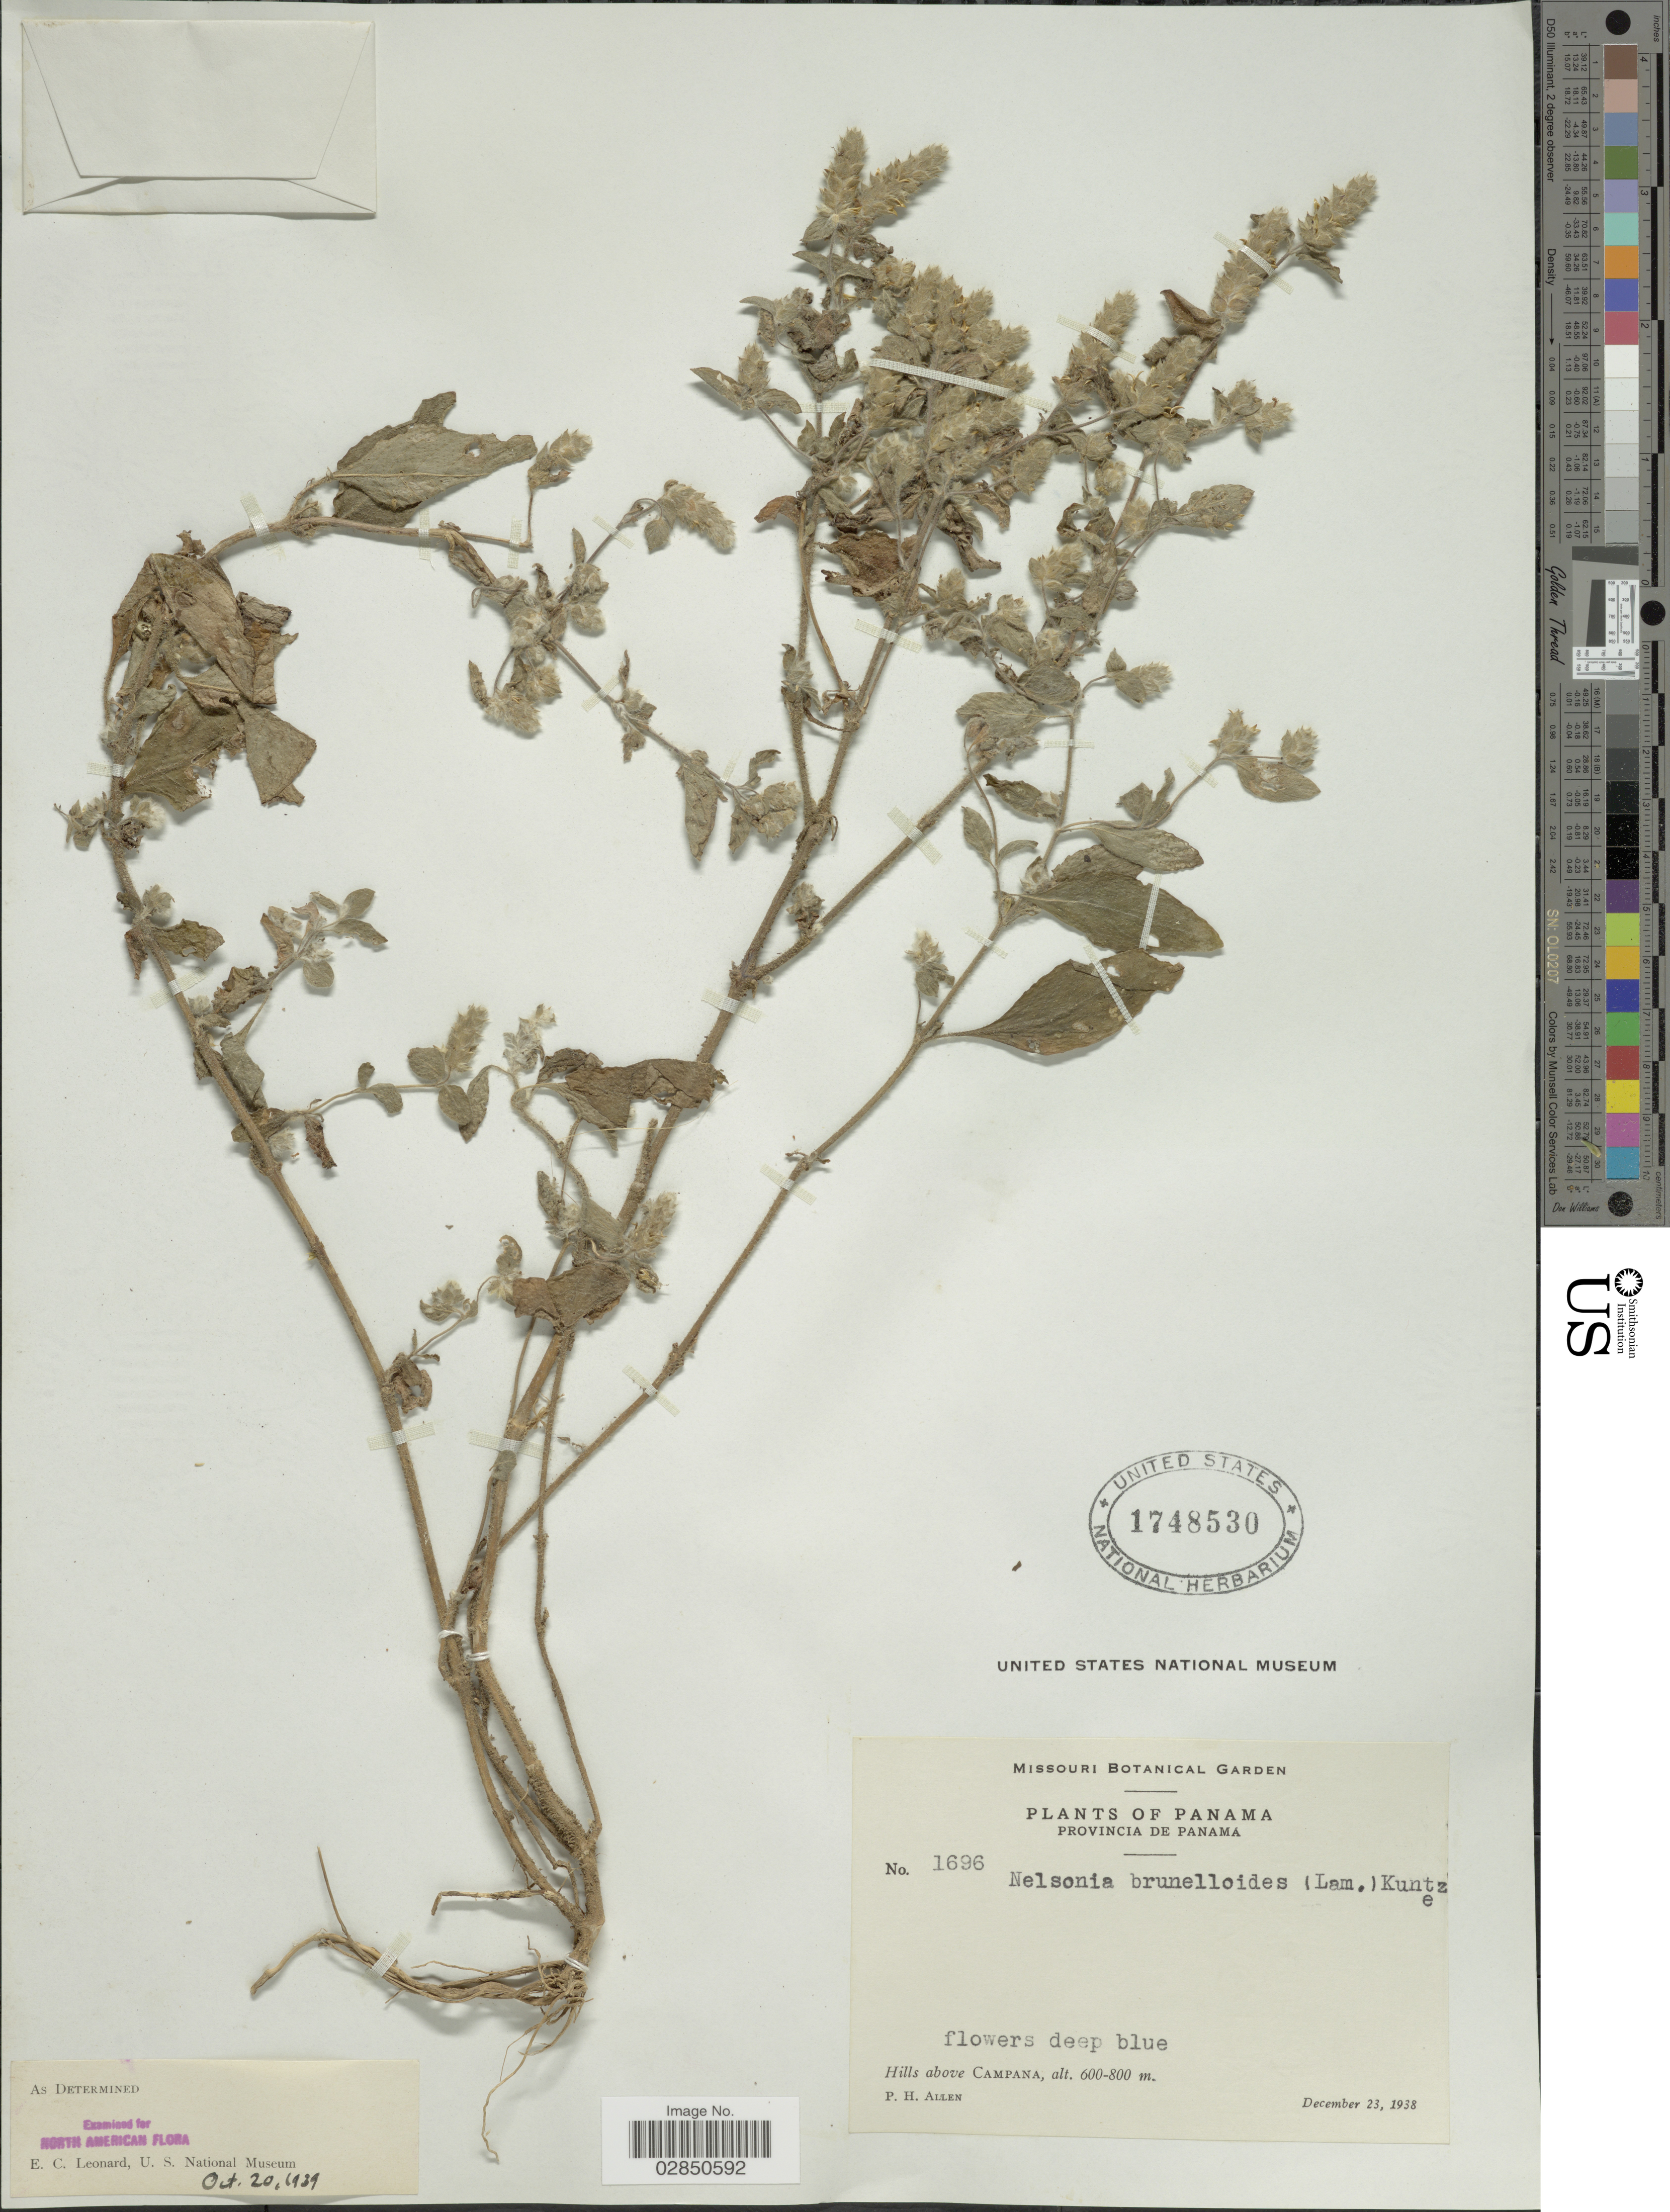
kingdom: Plantae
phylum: Tracheophyta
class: Magnoliopsida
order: Lamiales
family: Acanthaceae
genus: Nelsonia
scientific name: Nelsonia brunelloides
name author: (Lam.) Kuntze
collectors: P. H. Allen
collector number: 1696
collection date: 1938-12-23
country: Panama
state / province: Panamá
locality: Provincia de Panama, Hills above Campana.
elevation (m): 600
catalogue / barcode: US 1748530